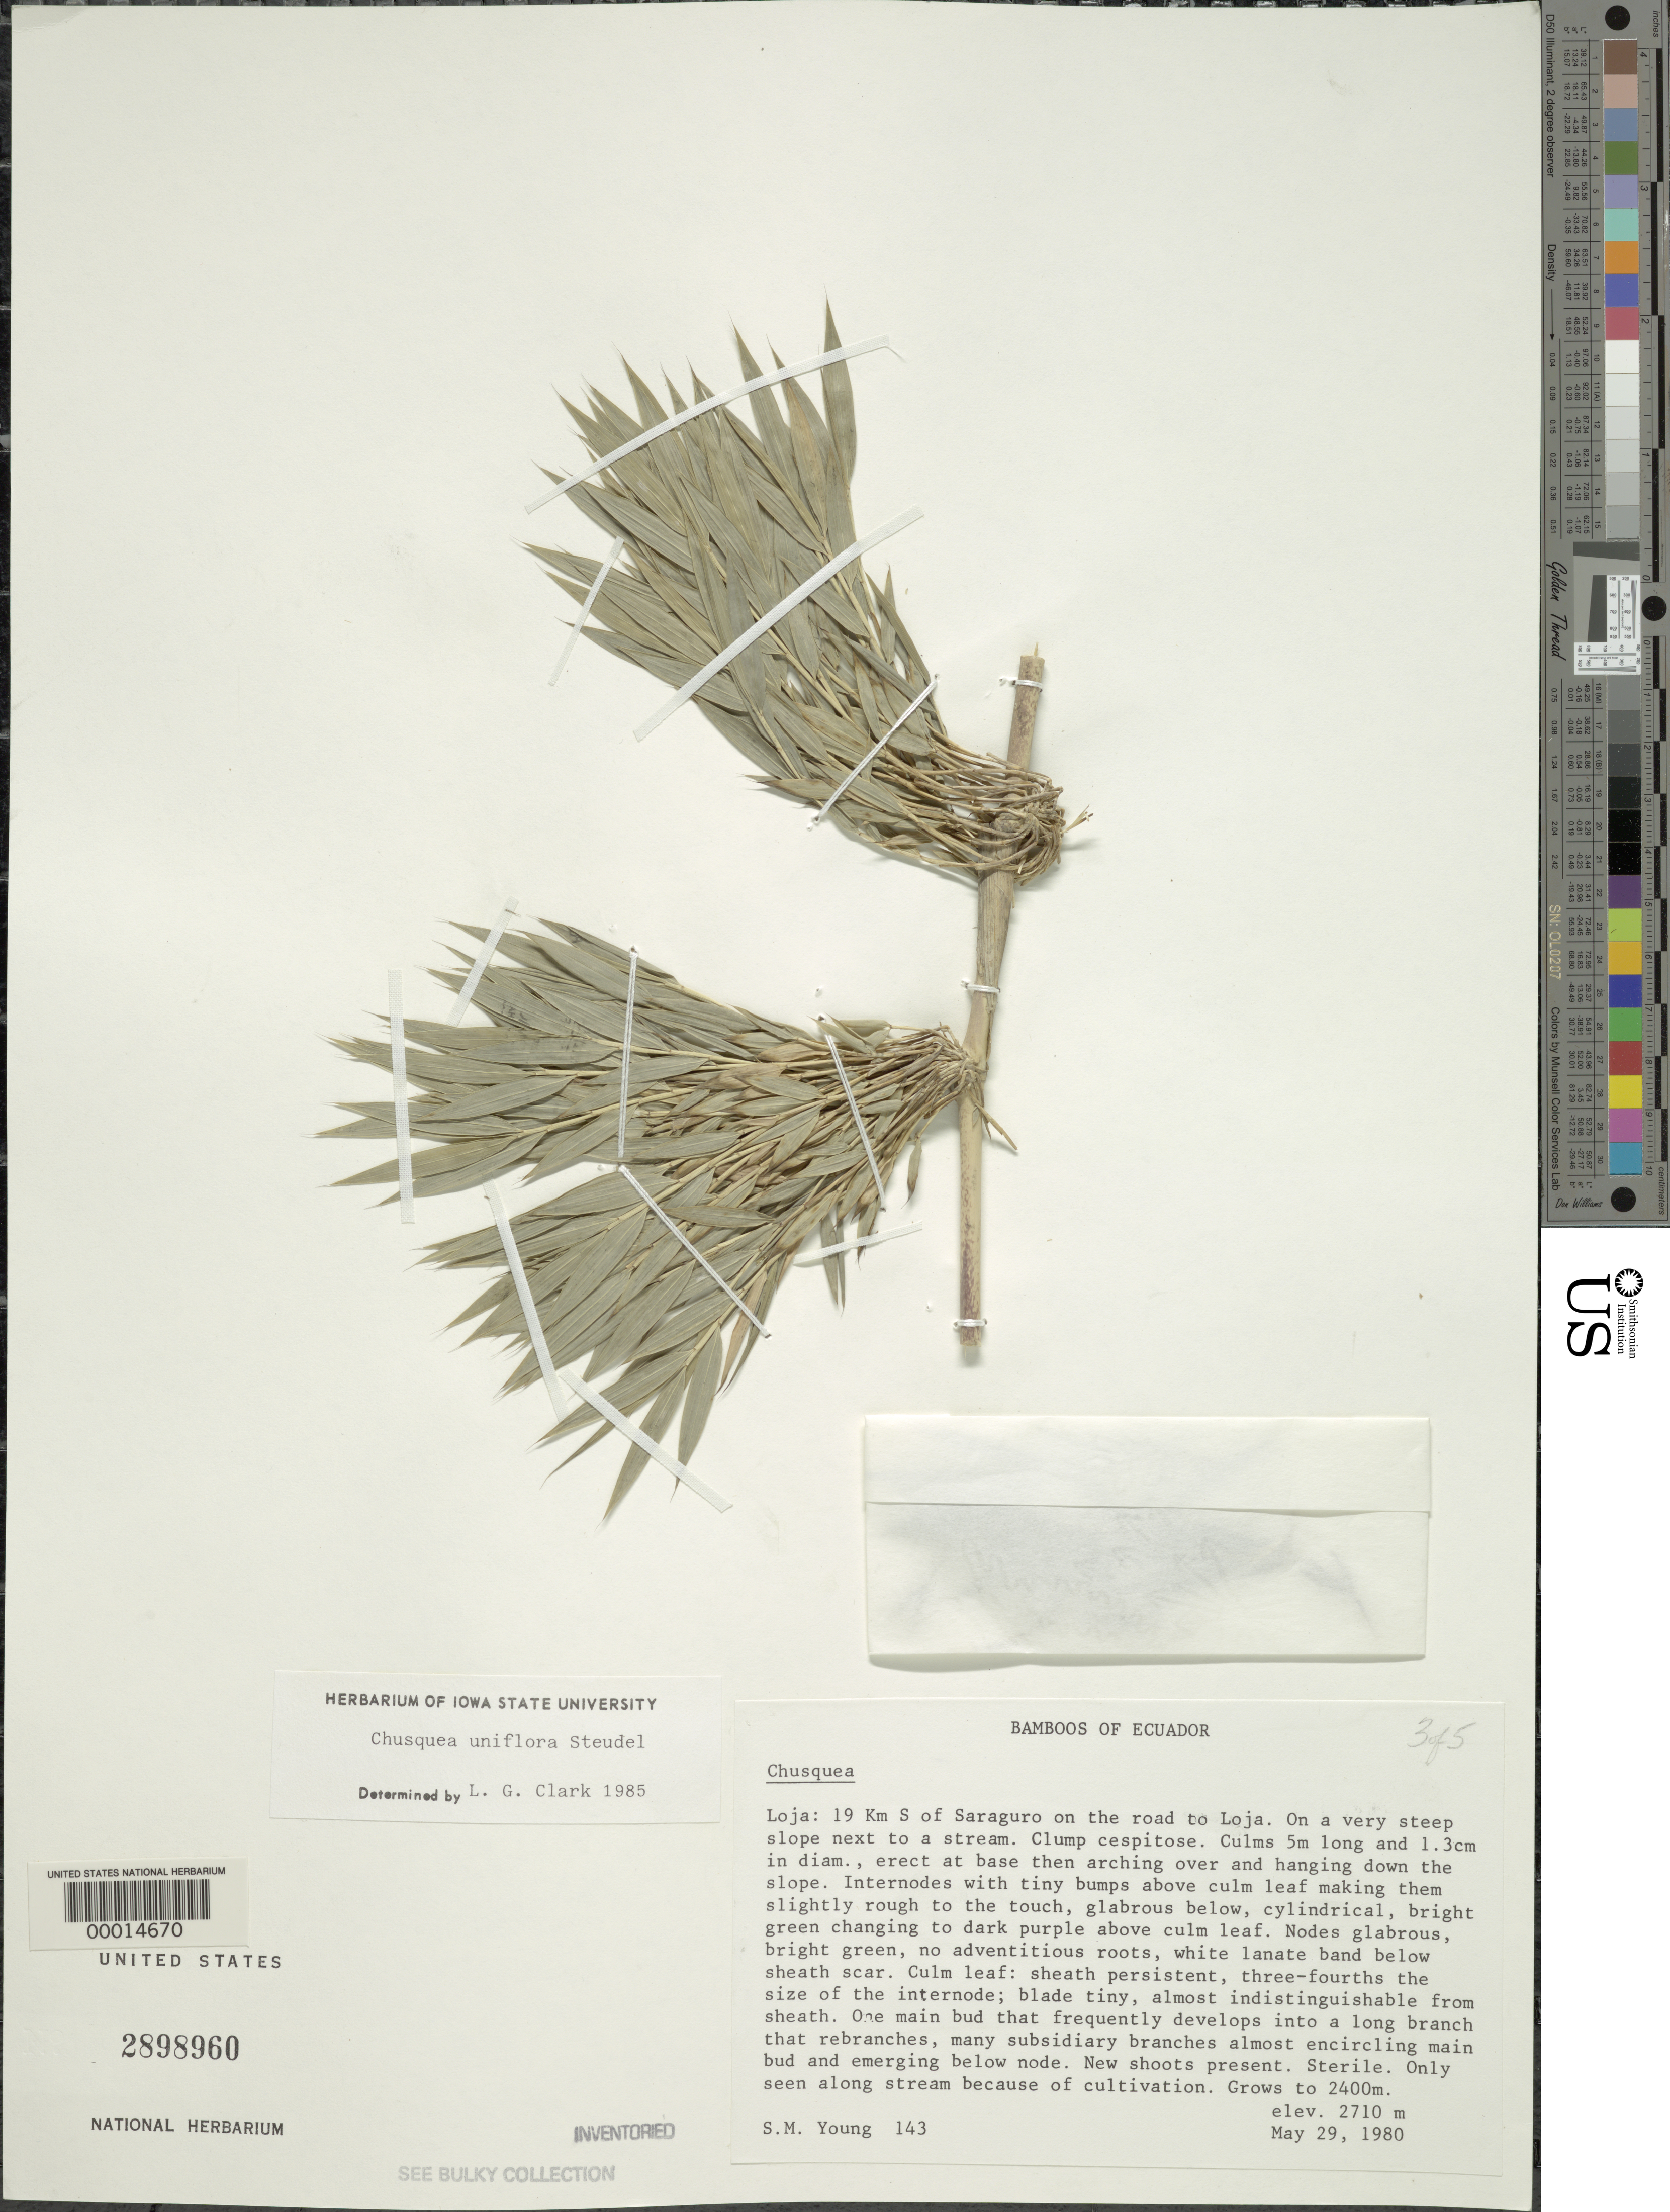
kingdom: Plantae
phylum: Tracheophyta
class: Liliopsida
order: Poales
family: Poaceae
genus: Chusquea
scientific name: Chusquea uniflora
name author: Steud.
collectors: S. Young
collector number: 143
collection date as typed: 29 May 1980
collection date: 1980-05-29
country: Ecuador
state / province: Loja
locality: Saraguro/Loja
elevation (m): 2710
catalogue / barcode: US 2898960